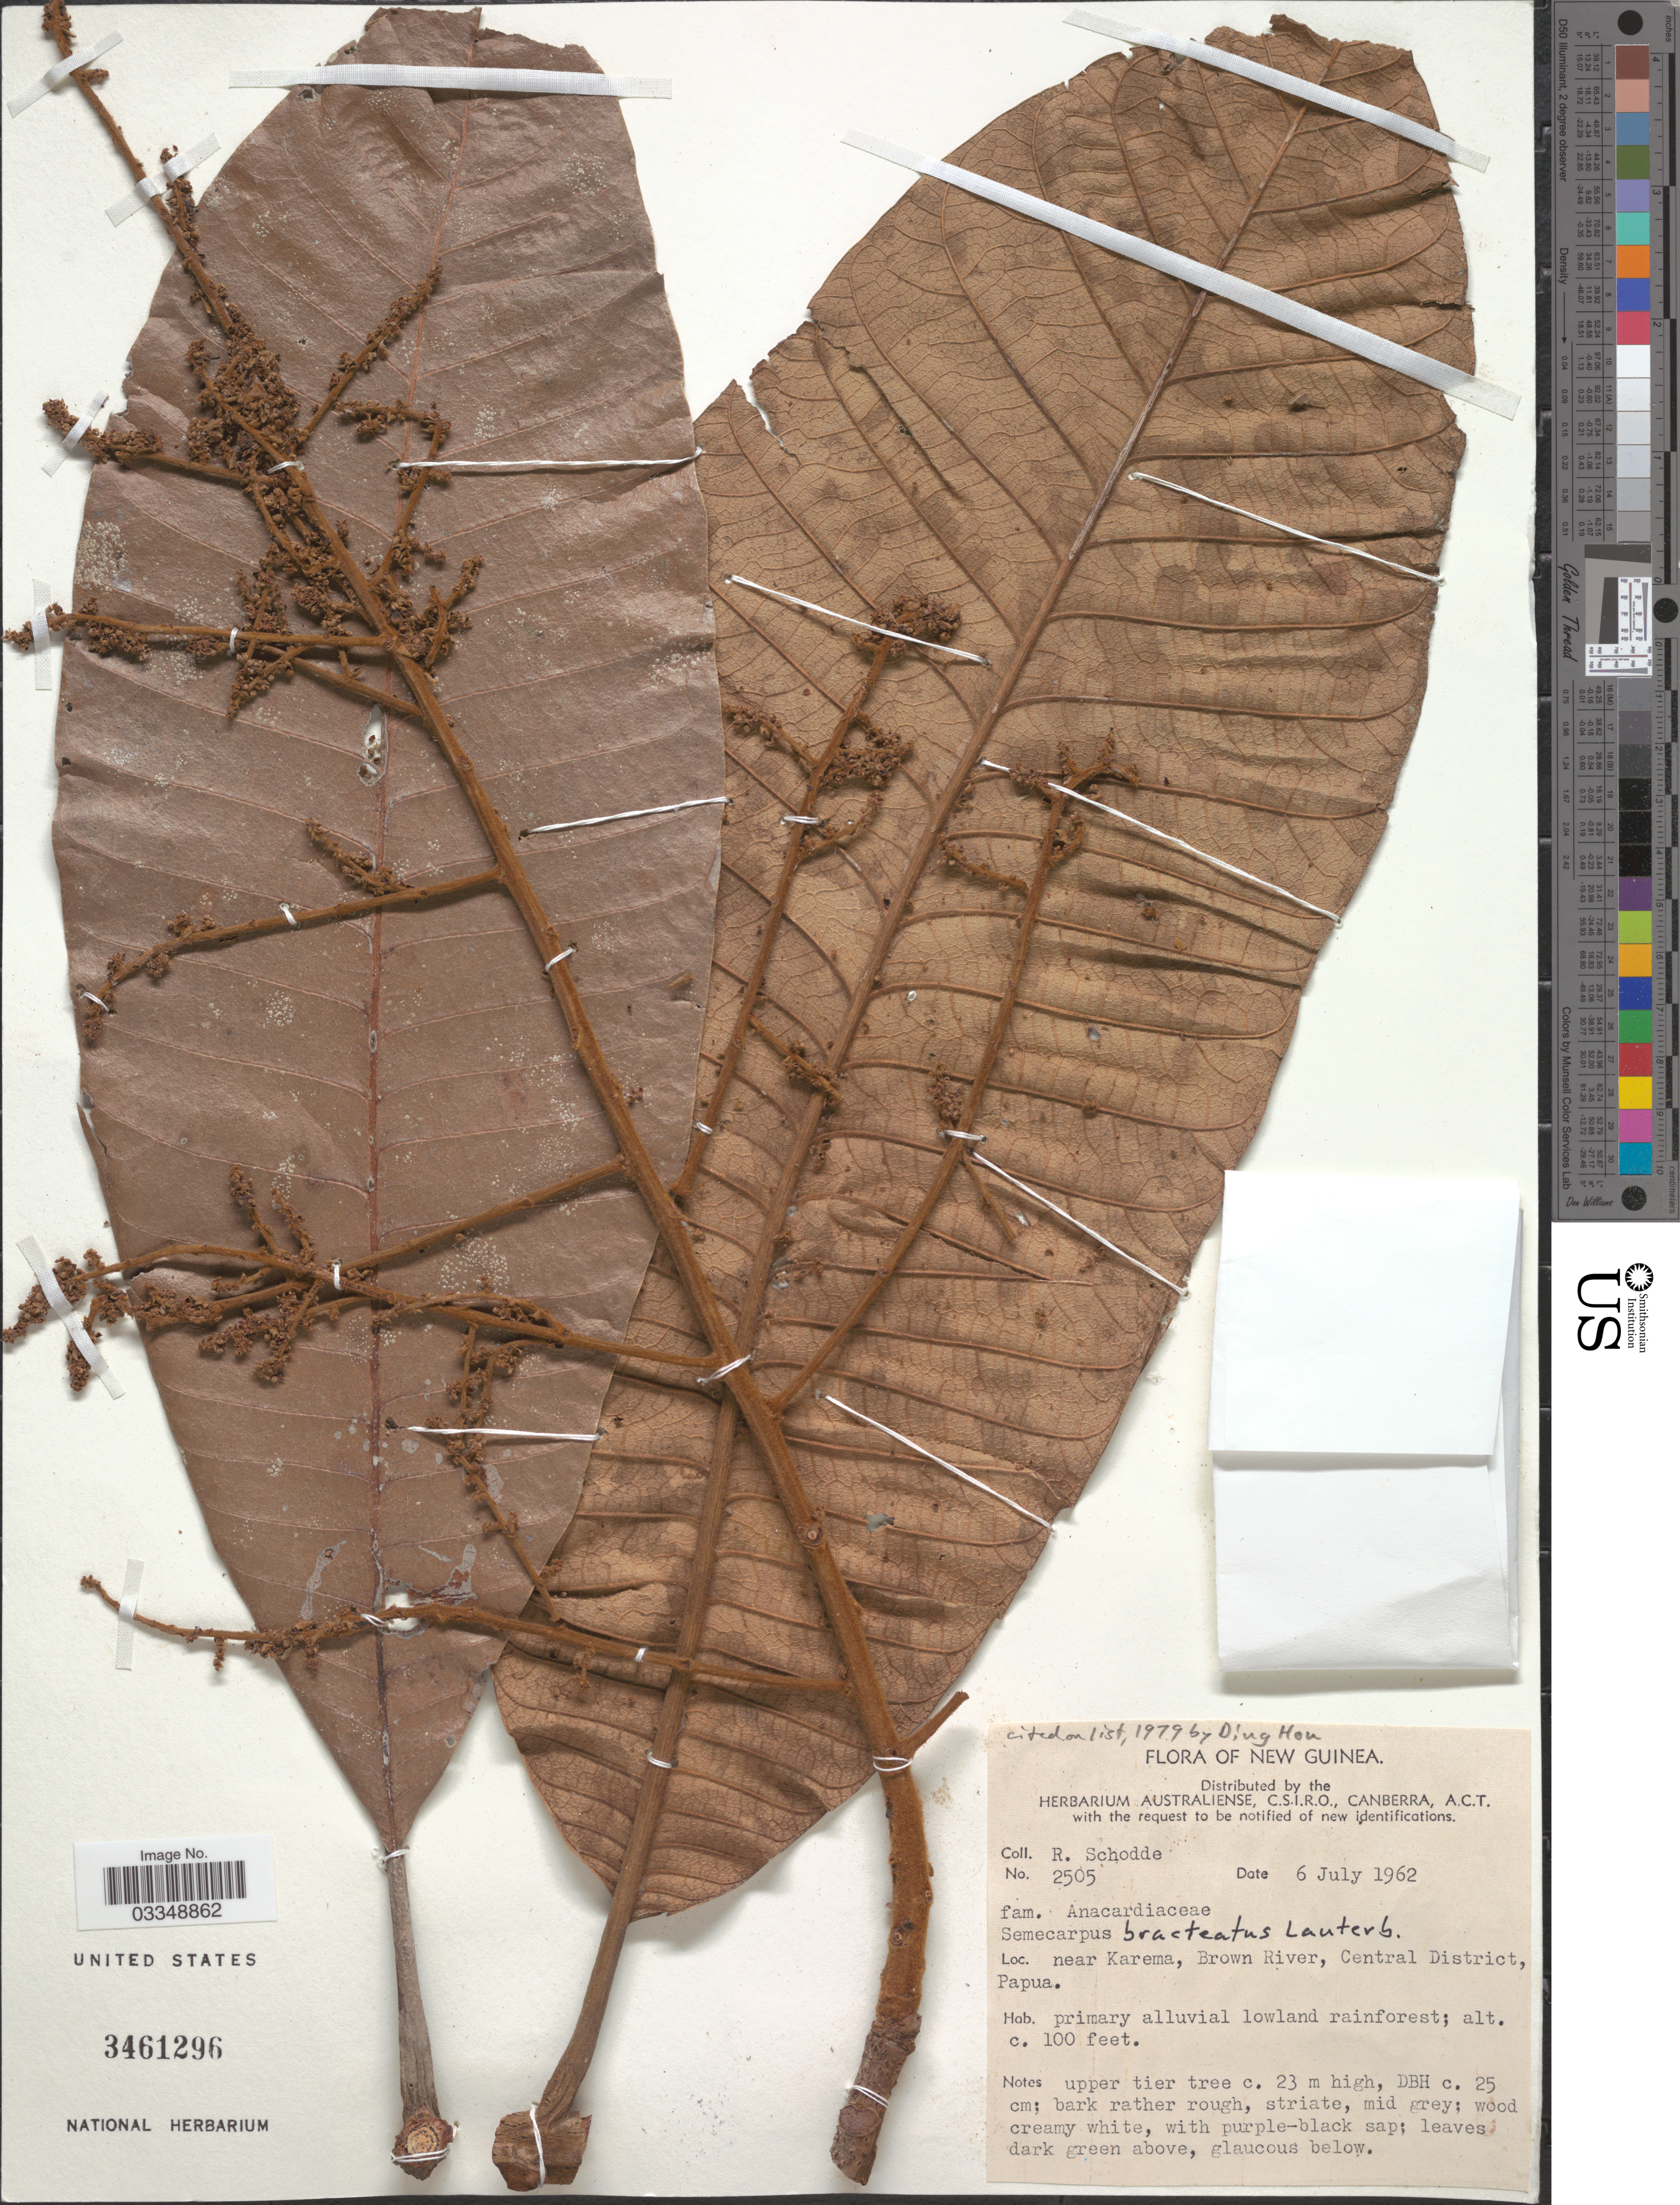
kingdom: Plantae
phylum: Tracheophyta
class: Magnoliopsida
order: Sapindales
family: Anacardiaceae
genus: Semecarpus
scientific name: Semecarpus bracteatus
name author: Lauterb.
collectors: R. Schodde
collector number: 2505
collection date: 1962-07-06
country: Papua New Guinea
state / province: Central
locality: New Guinea. Near Karema, Brown River, Central District, Papua.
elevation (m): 30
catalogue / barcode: US 3461296